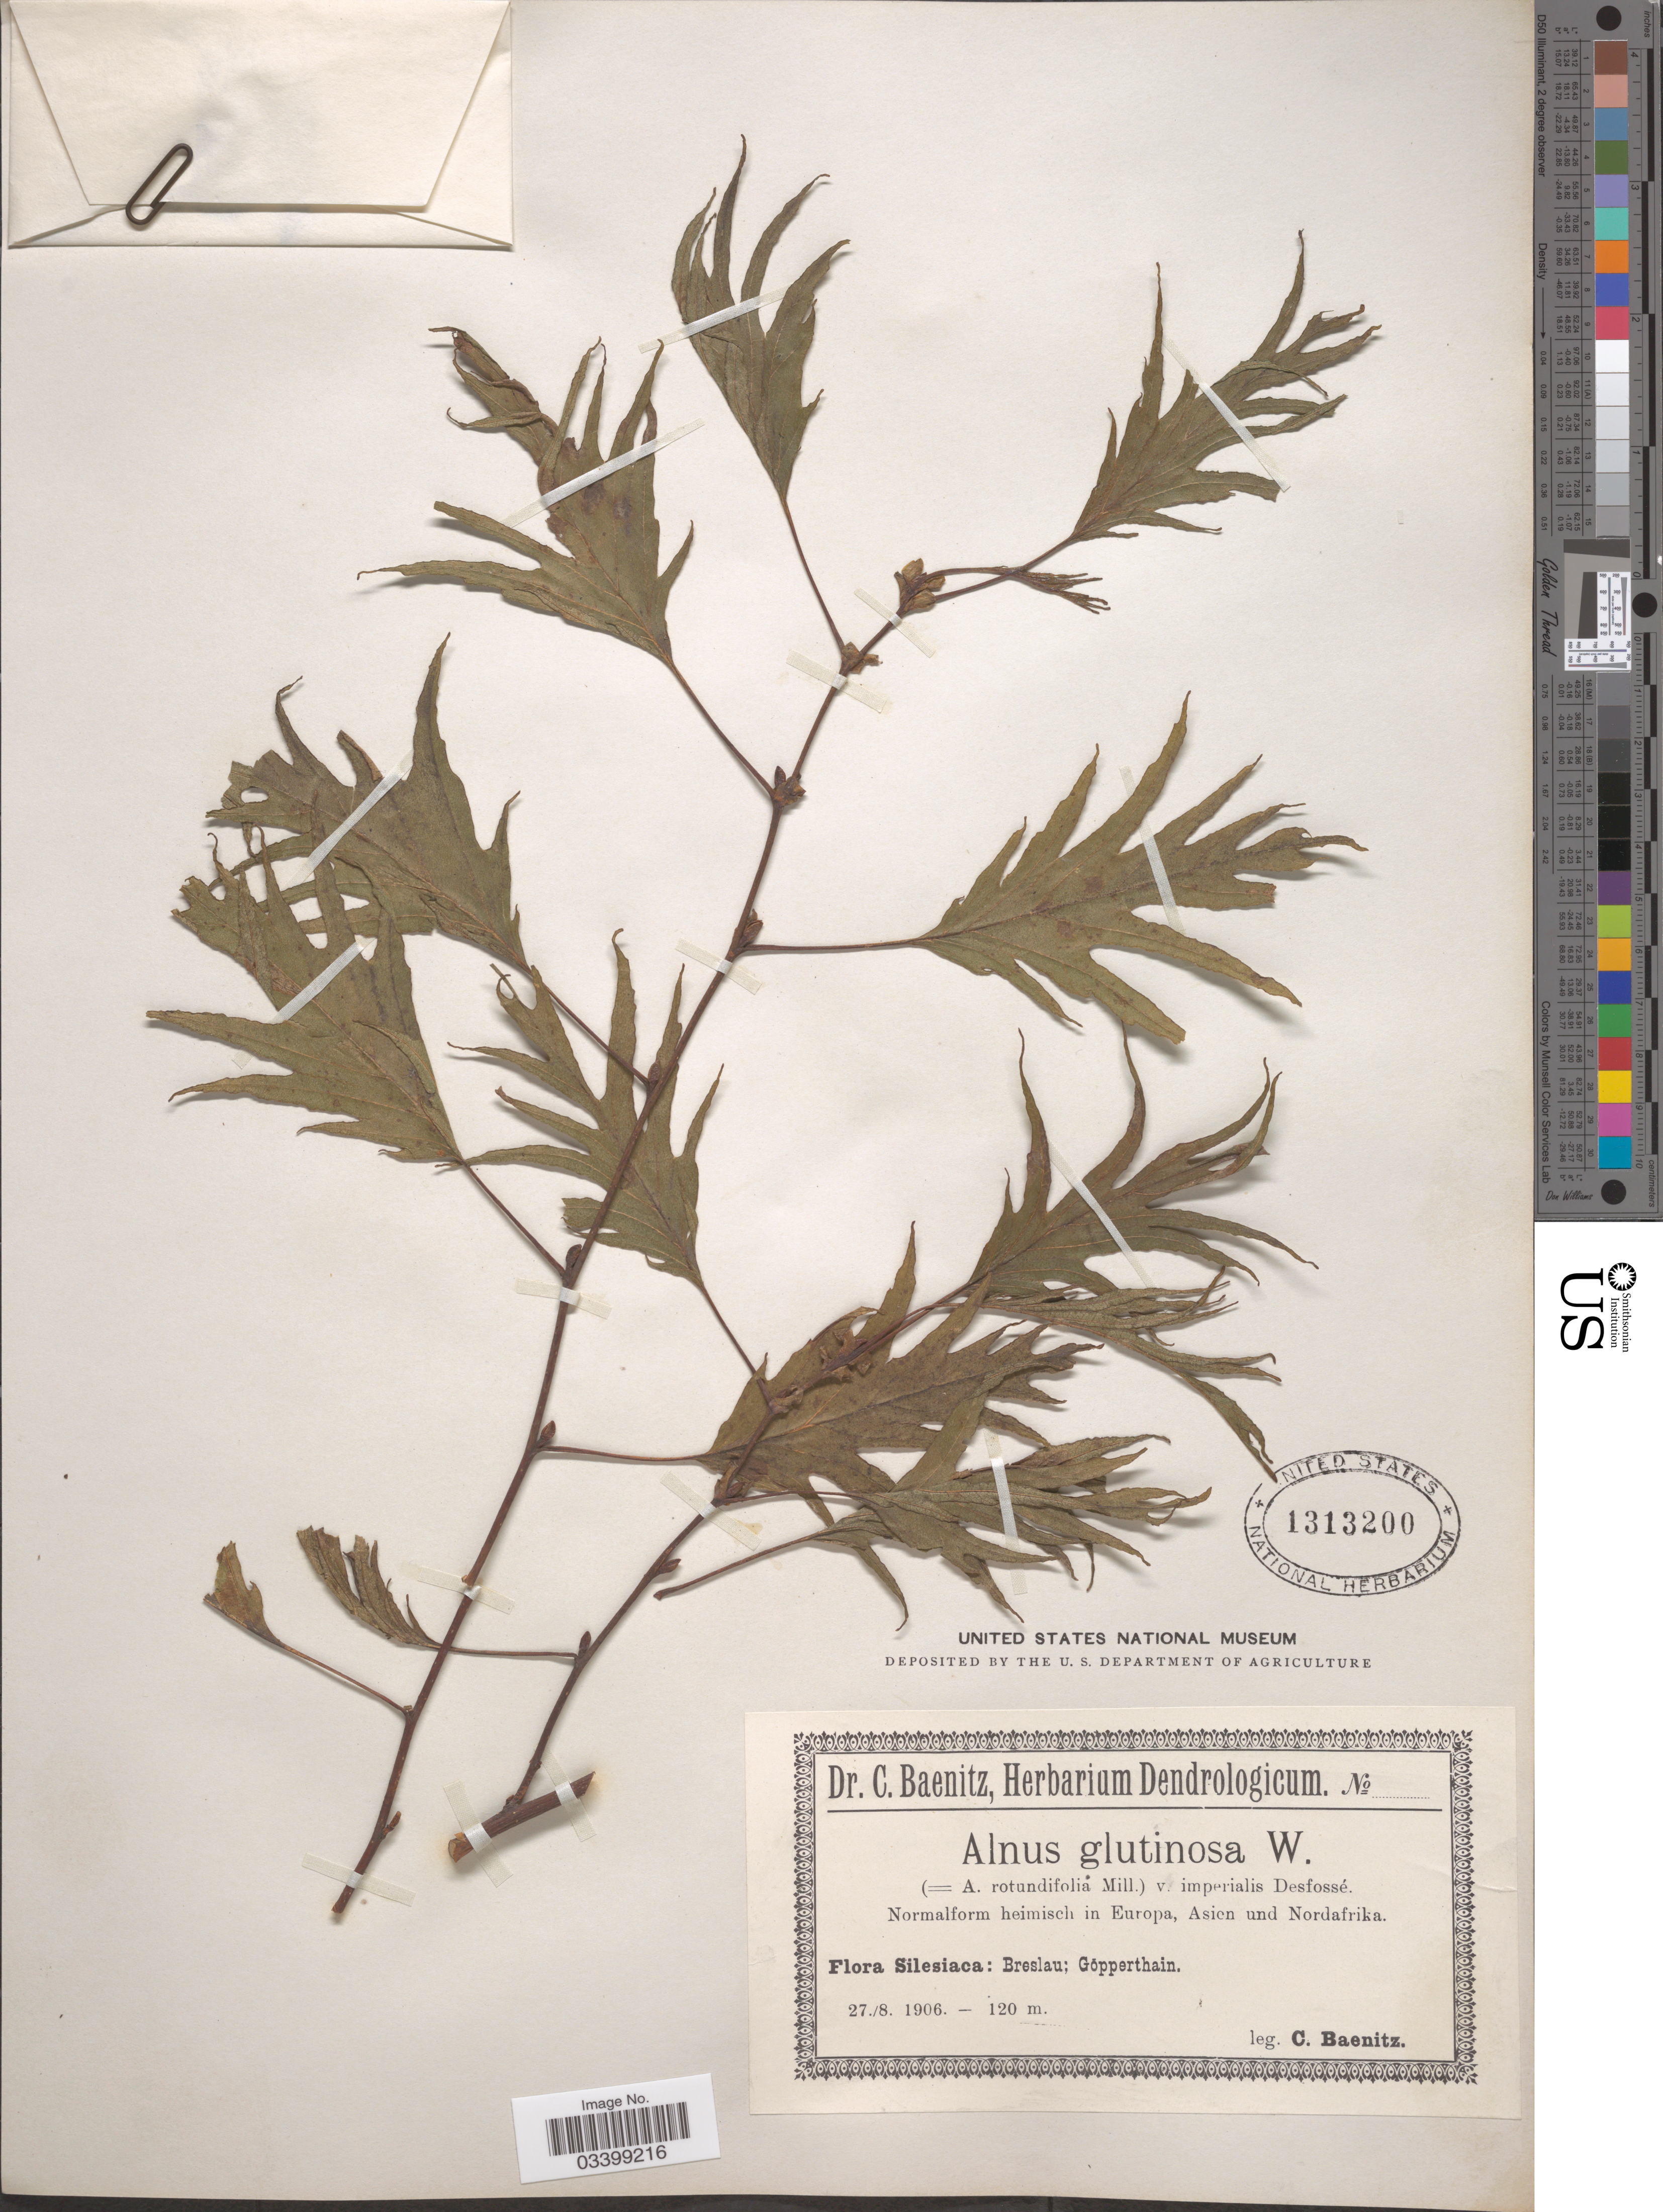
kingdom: Plantae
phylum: Tracheophyta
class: Magnoliopsida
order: Fagales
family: Betulaceae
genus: Alnus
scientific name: Alnus glutinosa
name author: (L.) Gaertn.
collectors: C. G. Baenitz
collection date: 1906-08-27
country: Poland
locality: Silesiaca: Breslau; Göpperthain.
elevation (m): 120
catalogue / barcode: US 1313200